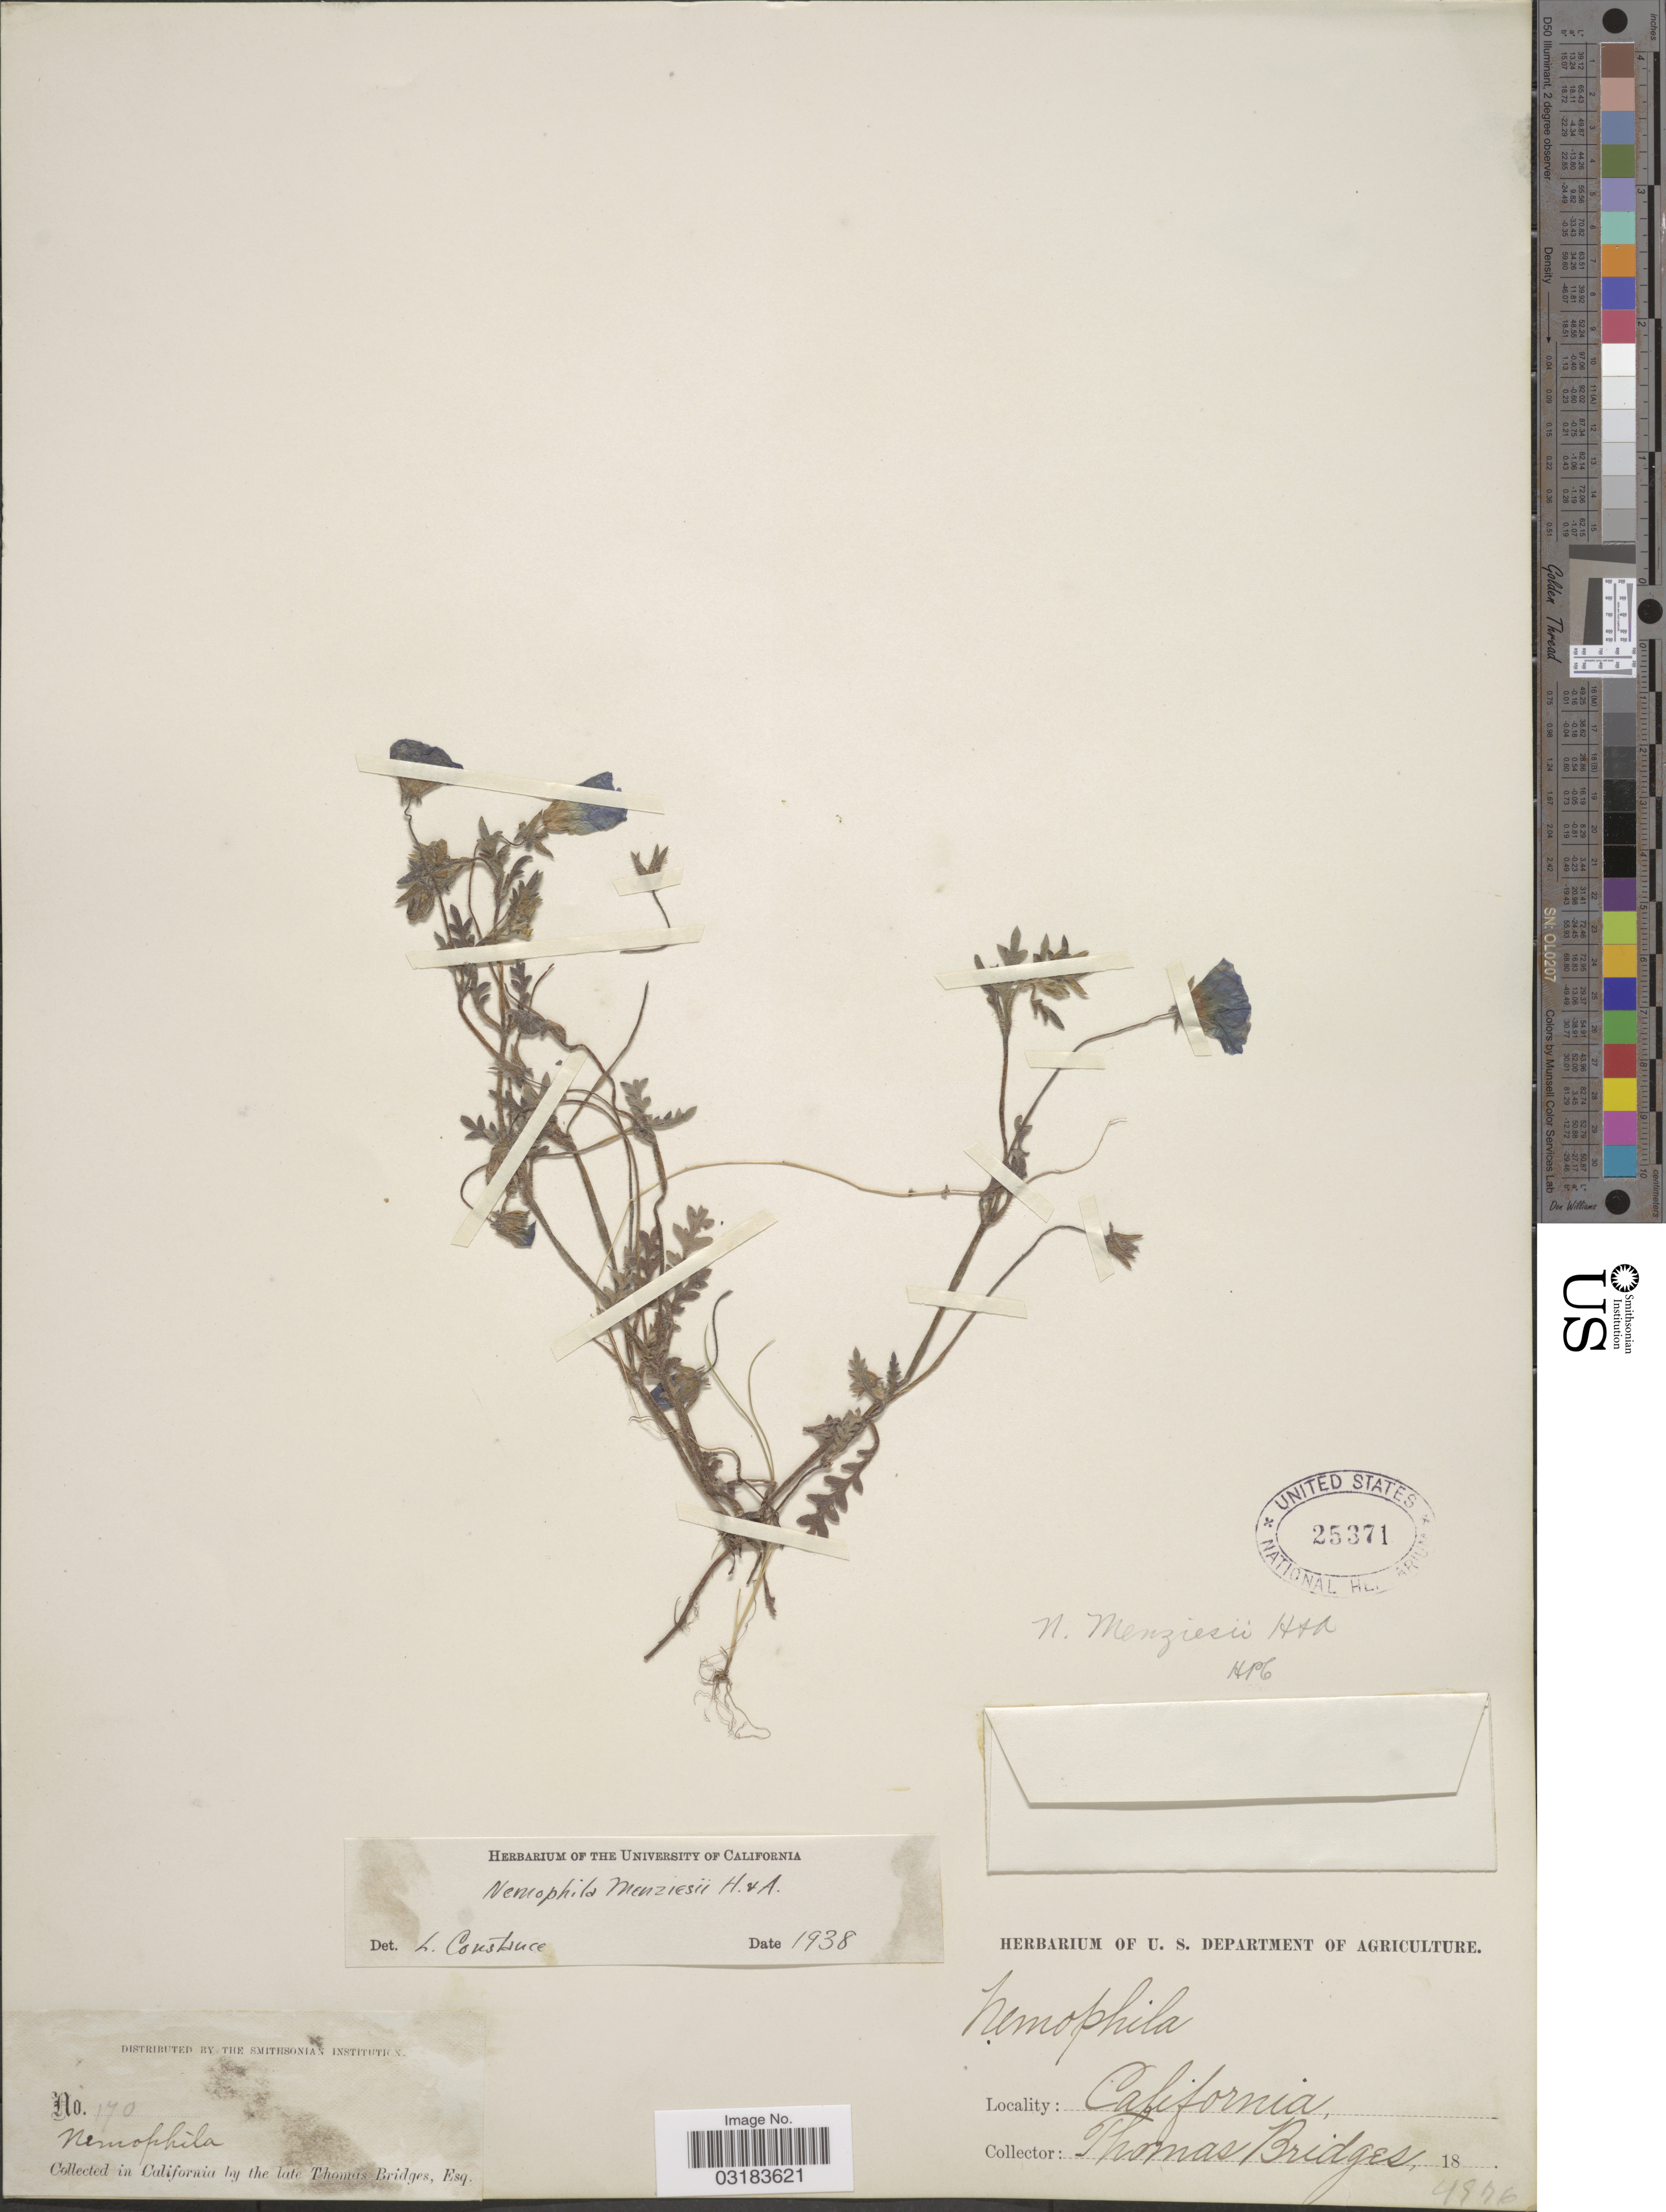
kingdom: Plantae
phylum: Tracheophyta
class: Magnoliopsida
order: Boraginales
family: Hydrophyllaceae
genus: Nemophila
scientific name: Nemophila menziesii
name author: Hook. & Arn.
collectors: T. Bridges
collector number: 170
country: United States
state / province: California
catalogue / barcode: US 25371